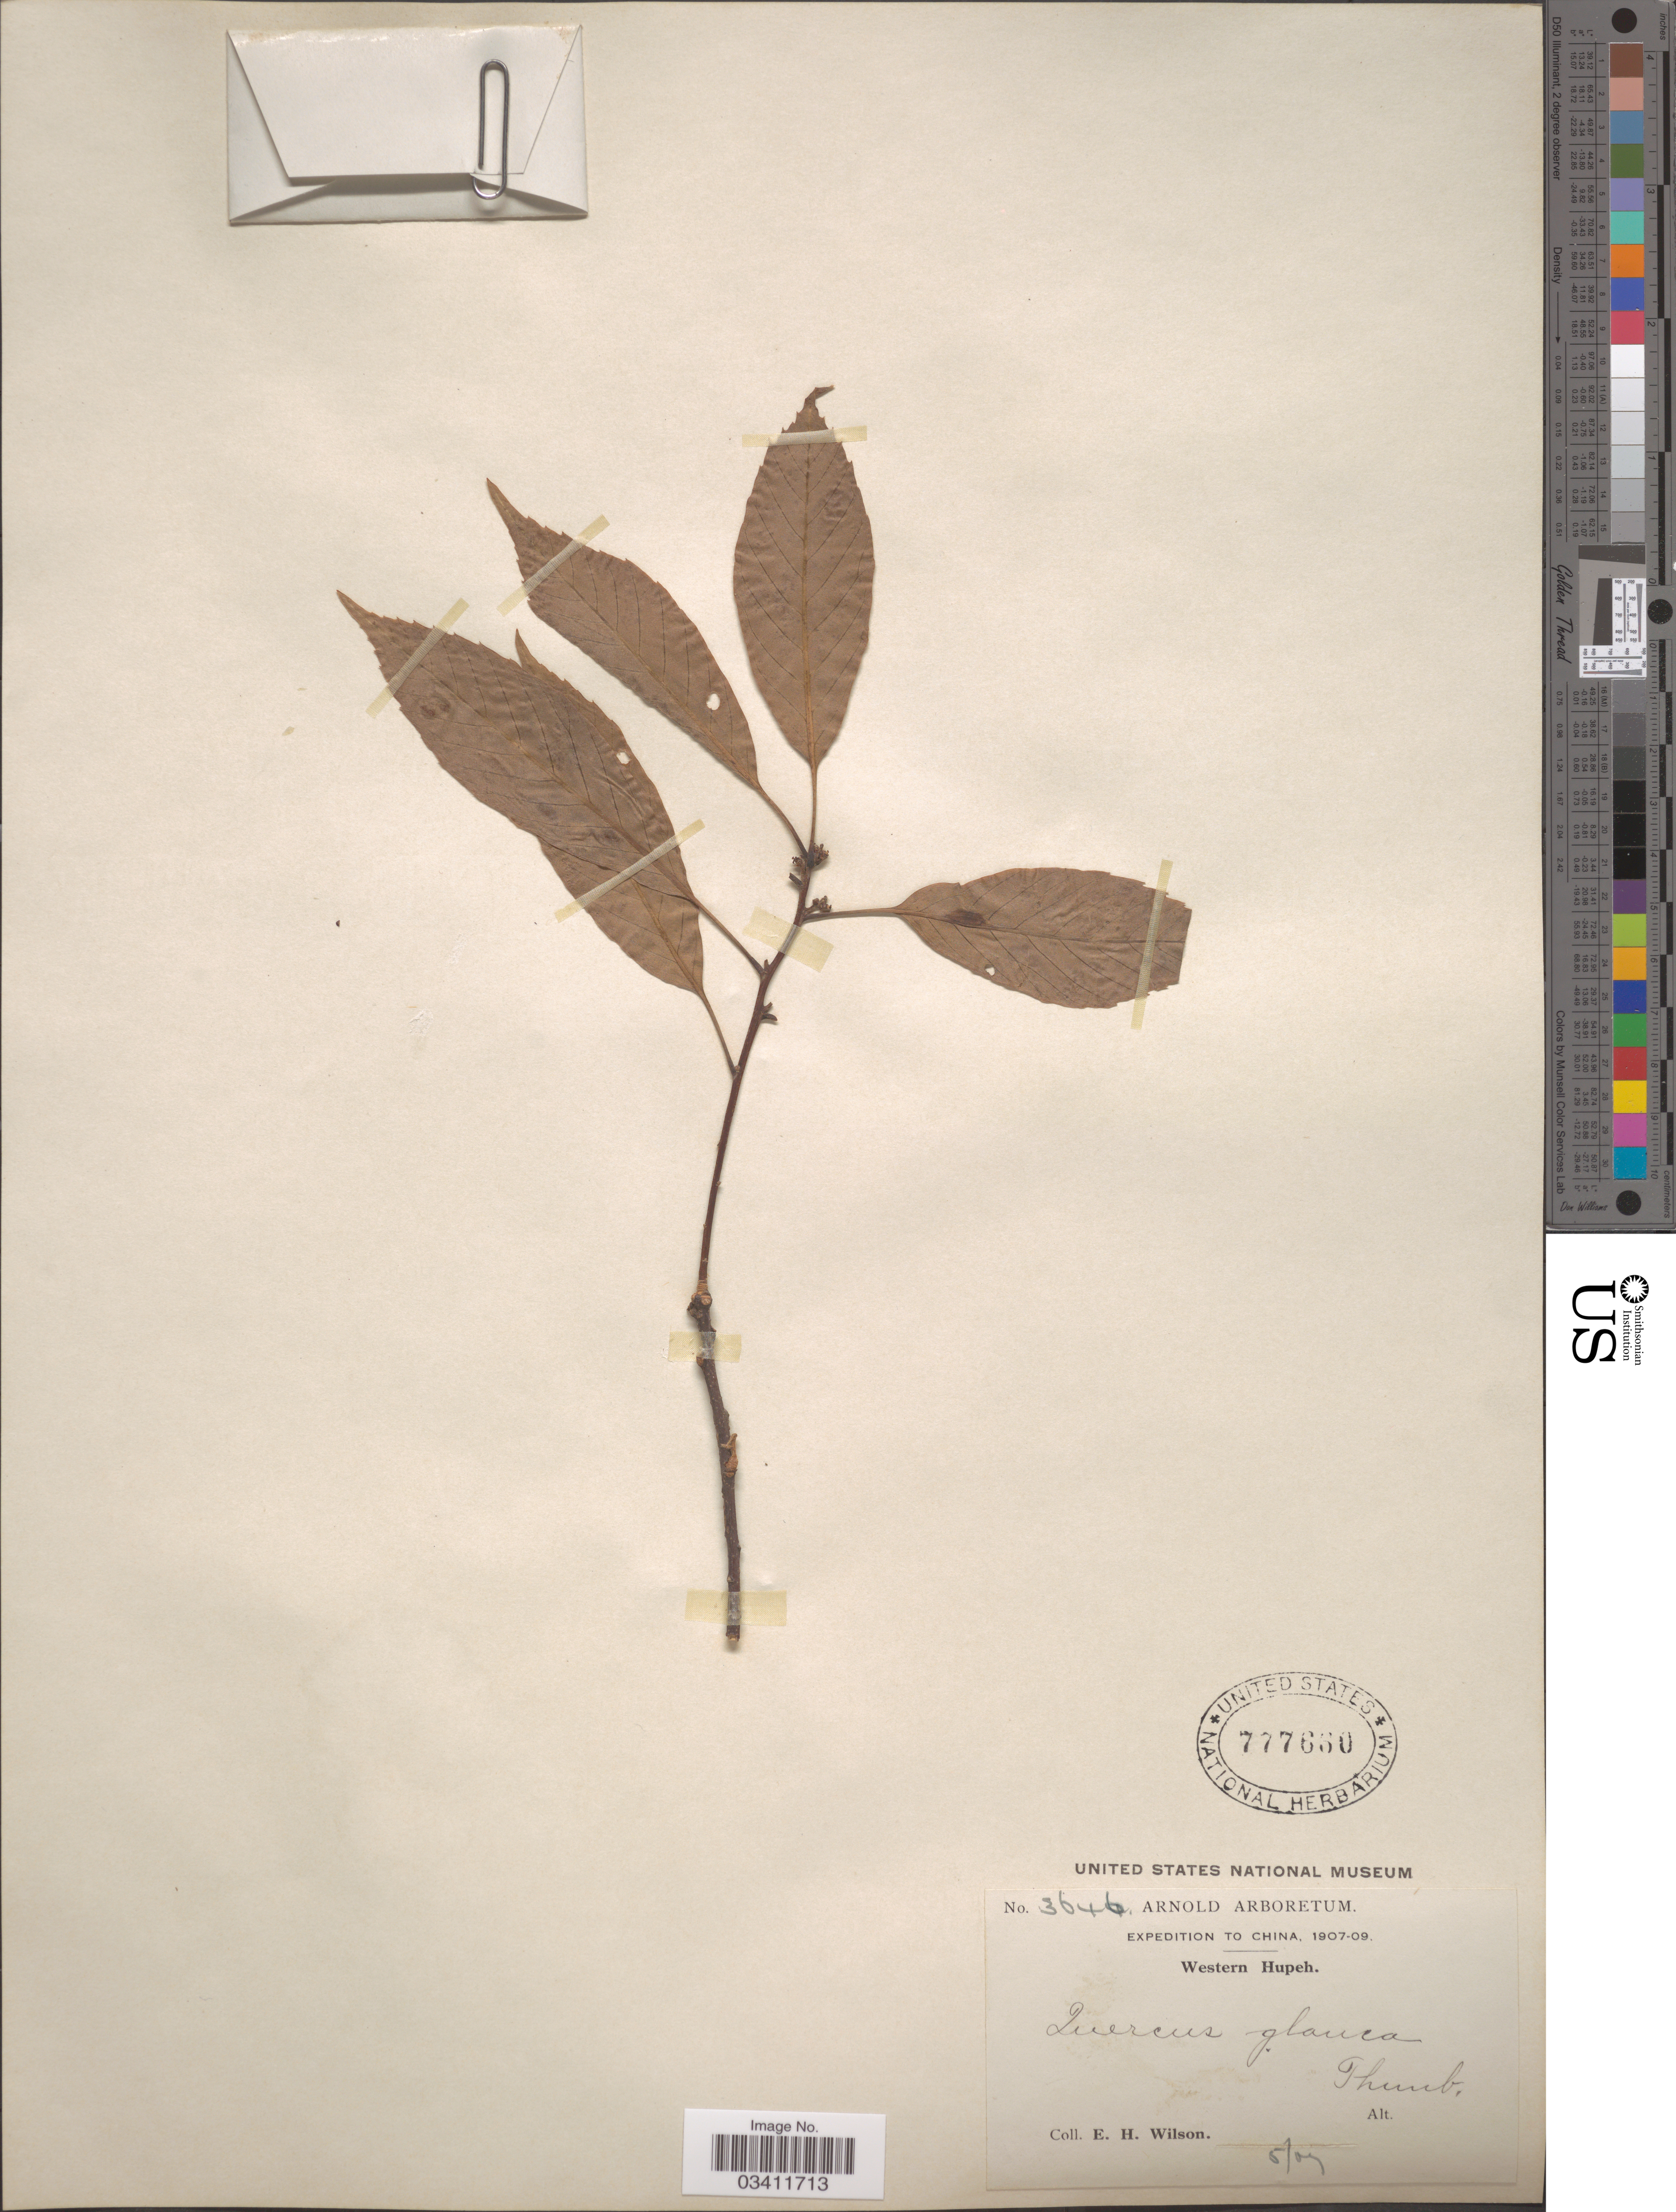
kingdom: Plantae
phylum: Tracheophyta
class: Magnoliopsida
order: Fagales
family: Fagaceae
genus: Quercus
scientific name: Quercus glauca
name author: Thunb.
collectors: E. Wilson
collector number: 3646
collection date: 1907-05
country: China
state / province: Hubei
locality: Western Hupeh.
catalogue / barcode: US 777660